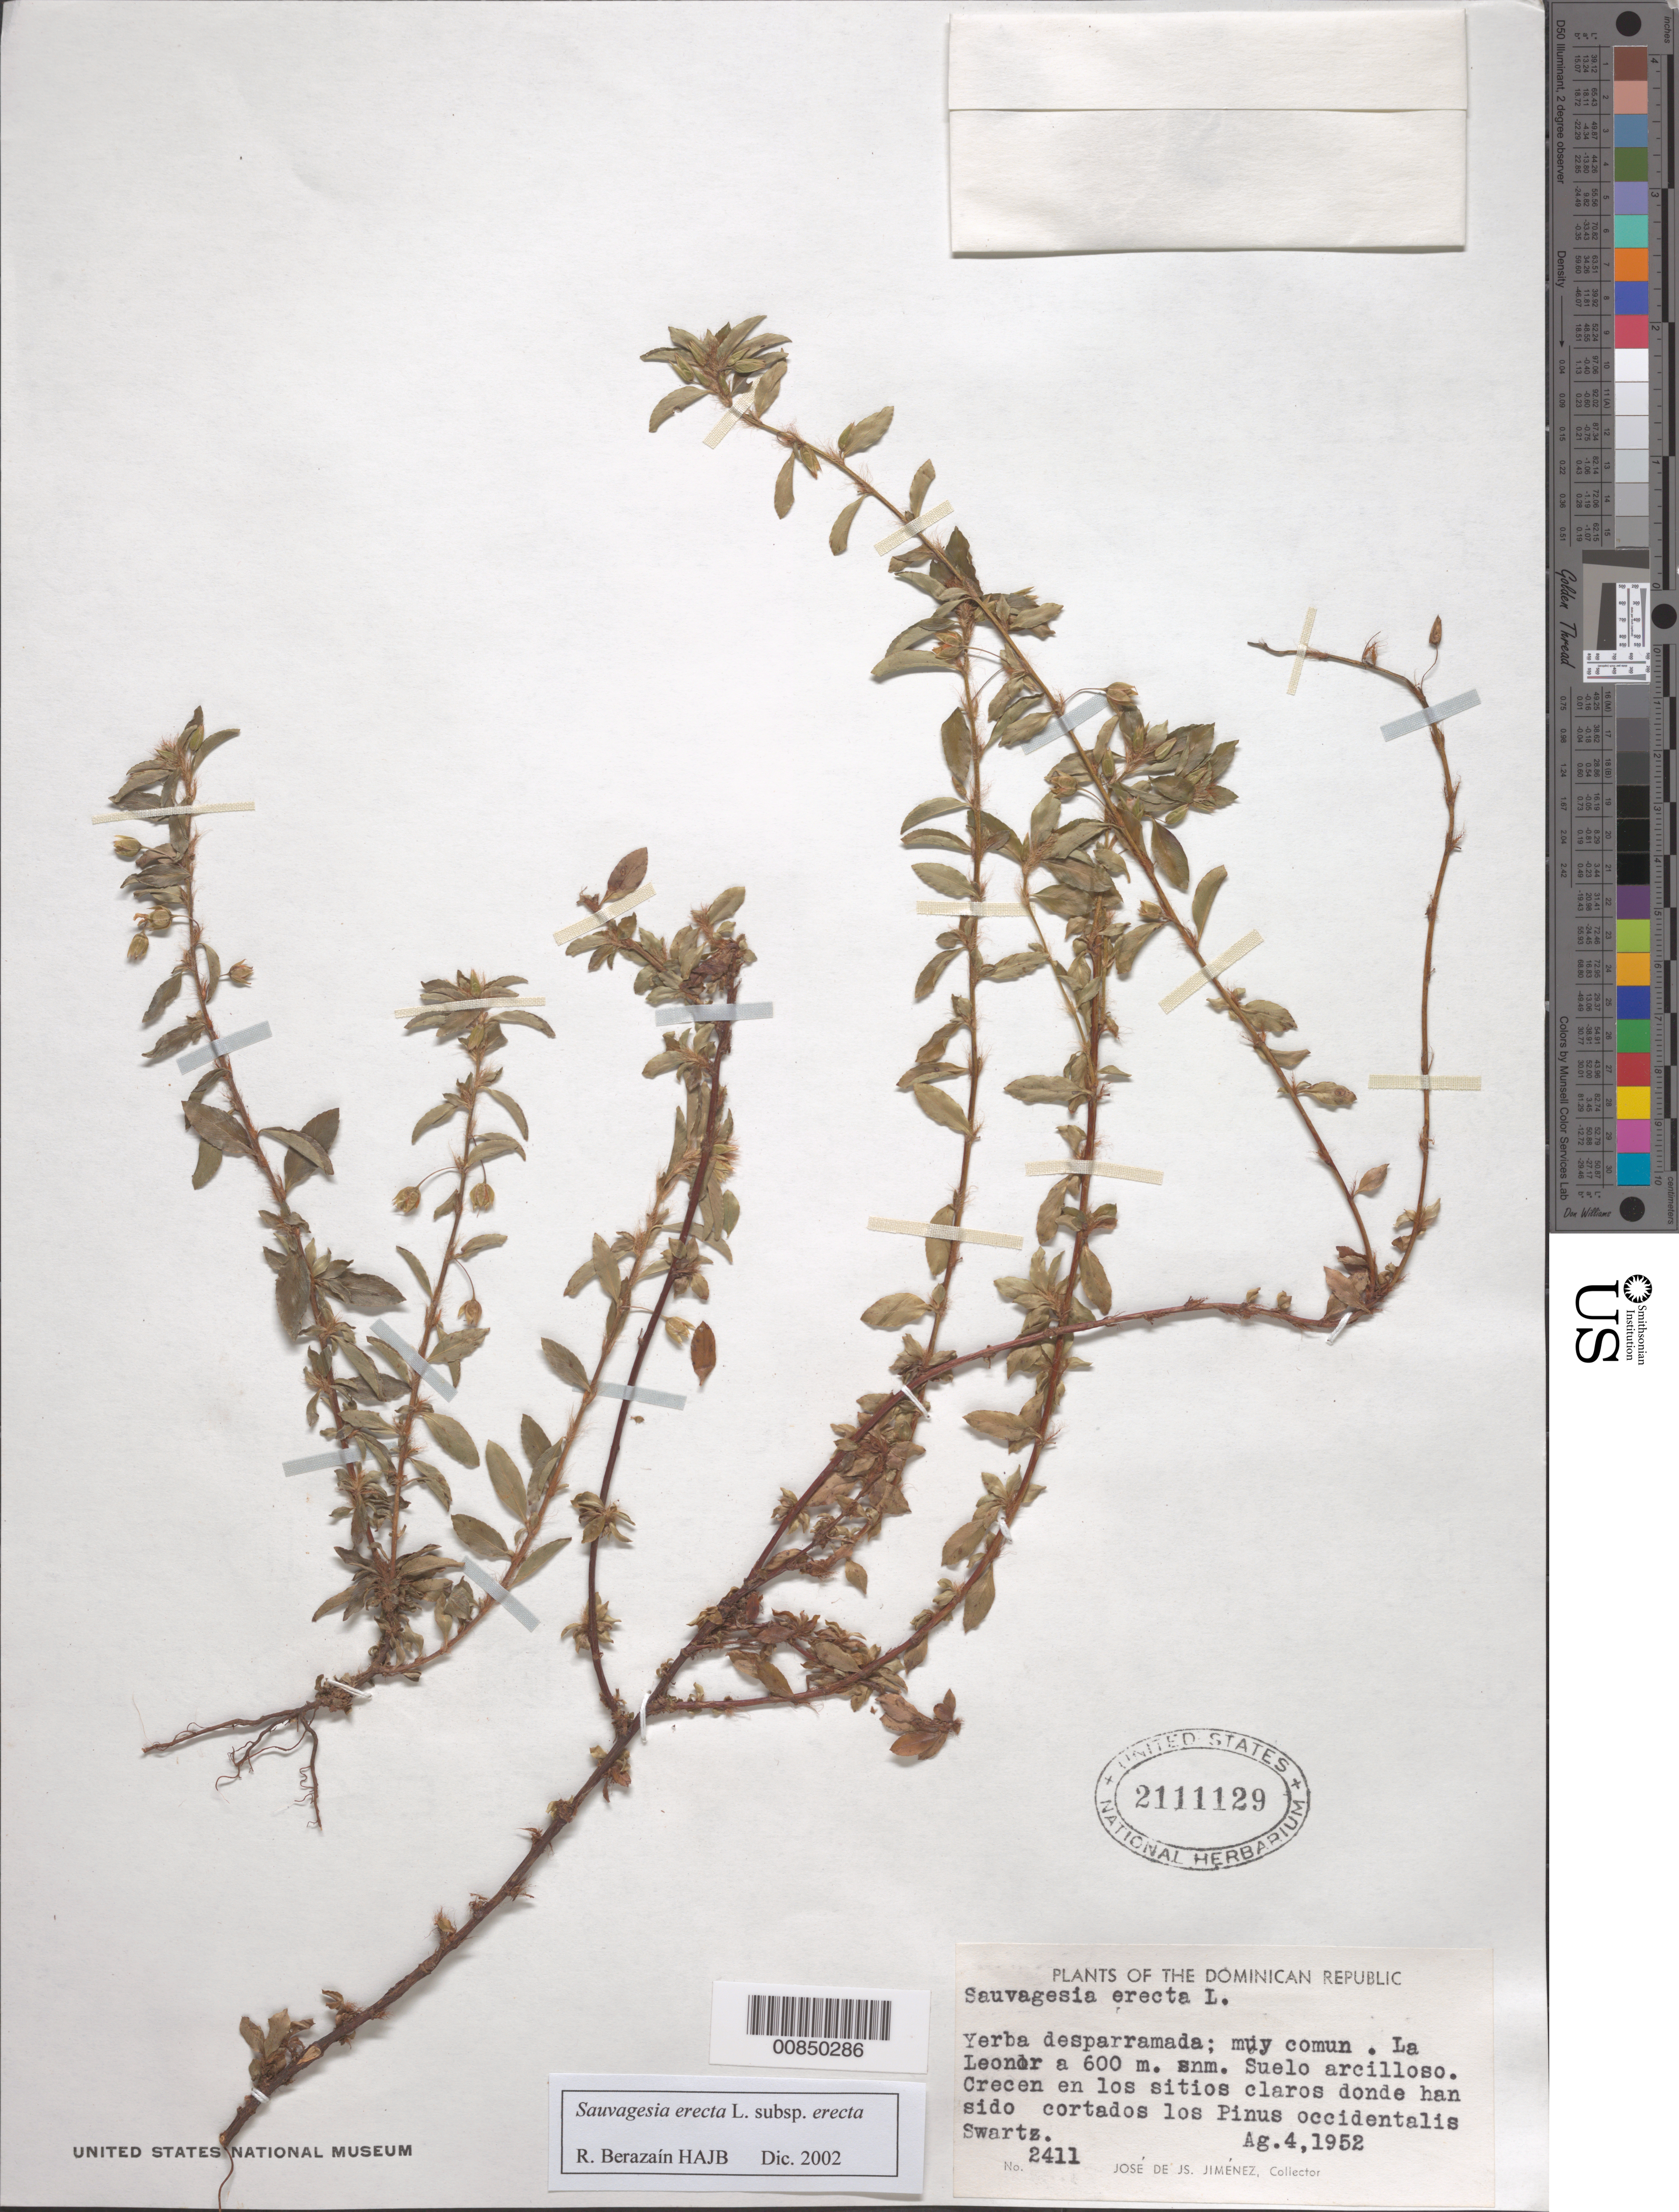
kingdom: Plantae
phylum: Tracheophyta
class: Magnoliopsida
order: Malpighiales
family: Ochnaceae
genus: Sauvagesia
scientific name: Sauvagesia erecta subsp. erecta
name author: L.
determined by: Berazaín, R.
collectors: J. J. Jiménez Almonte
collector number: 2411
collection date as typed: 04 Aug 1952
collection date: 1952-08-04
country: Dominican Republic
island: Hispaniola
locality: La Leonar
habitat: Suelo arcilloso, crecen en los sitios claros donde han sido cortados los Pinus occidentalis Sw.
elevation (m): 600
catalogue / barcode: US 2111129